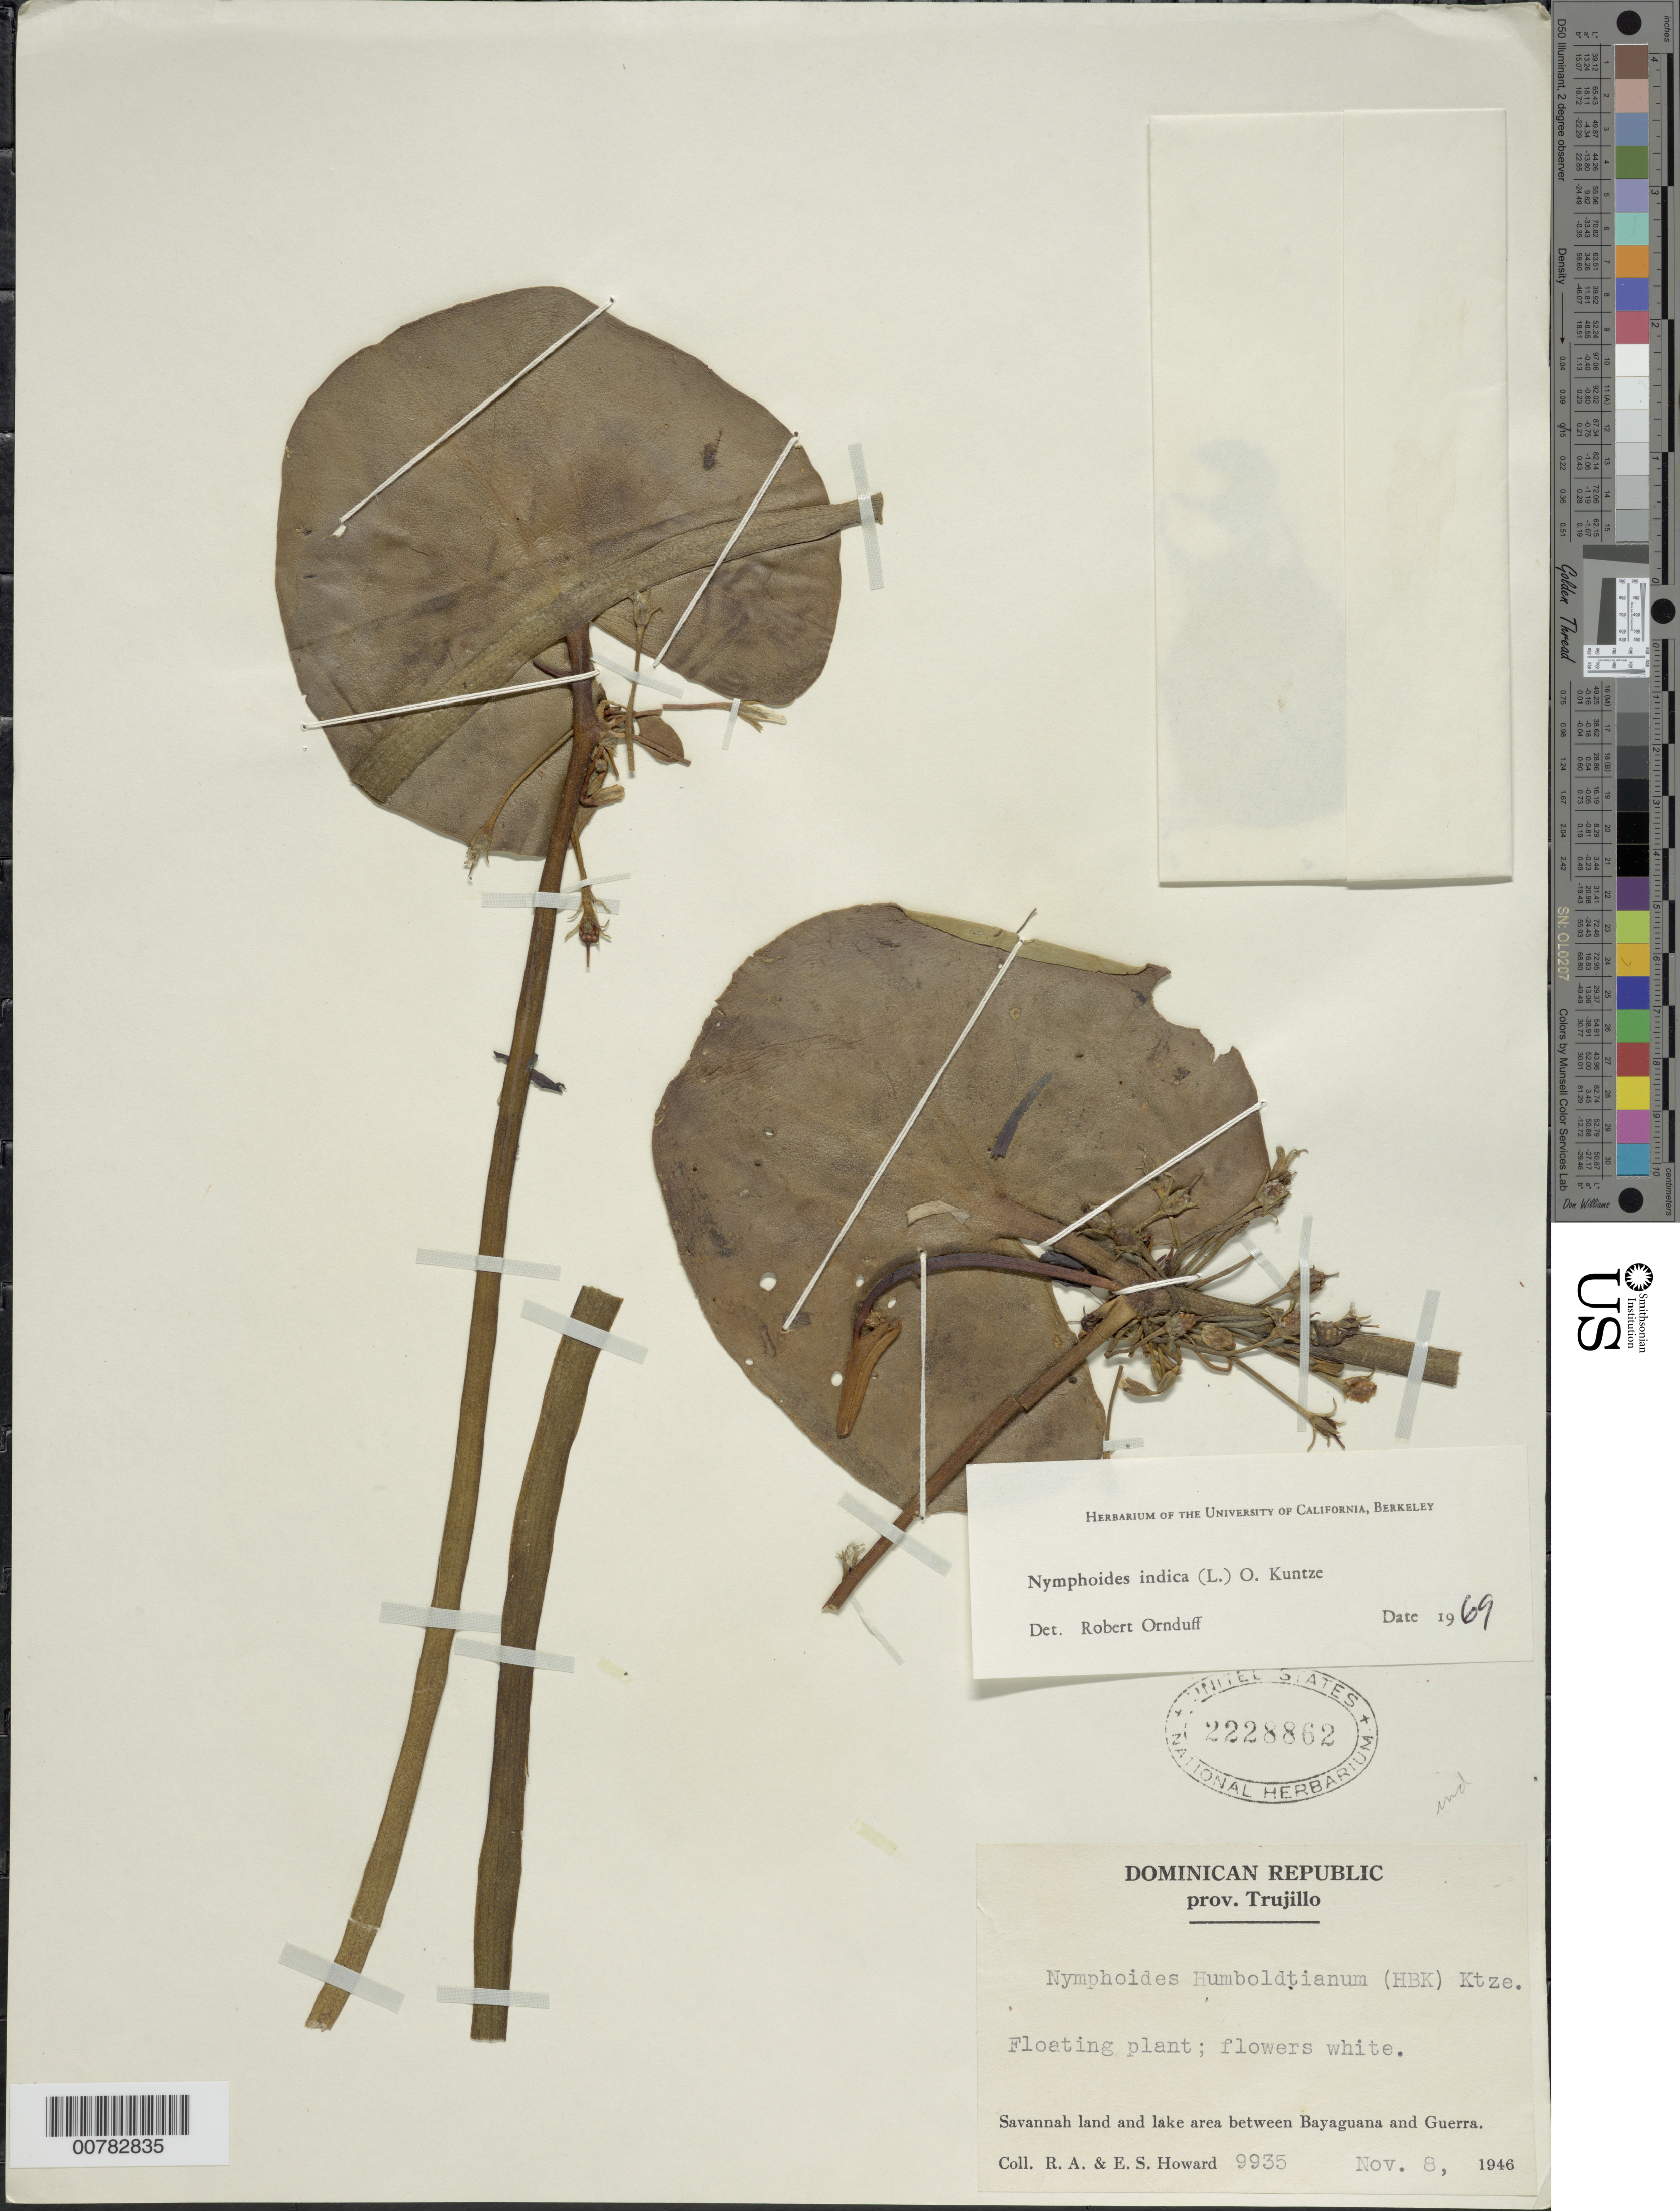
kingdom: Plantae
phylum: Tracheophyta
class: Magnoliopsida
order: Asterales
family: Menyanthaceae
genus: Nymphoides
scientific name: Nymphoides indica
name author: (L.) Kuntze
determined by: Ornduff, T.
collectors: R. A. Howard & E. S. Howard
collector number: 9935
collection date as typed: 08 Nov 1946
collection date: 1946-11-08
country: Dominican Republic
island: Hispaniola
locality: Province of Trujillo, between Bayaguana and Guerra.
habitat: Savannah land and lake area.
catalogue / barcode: US 2228862